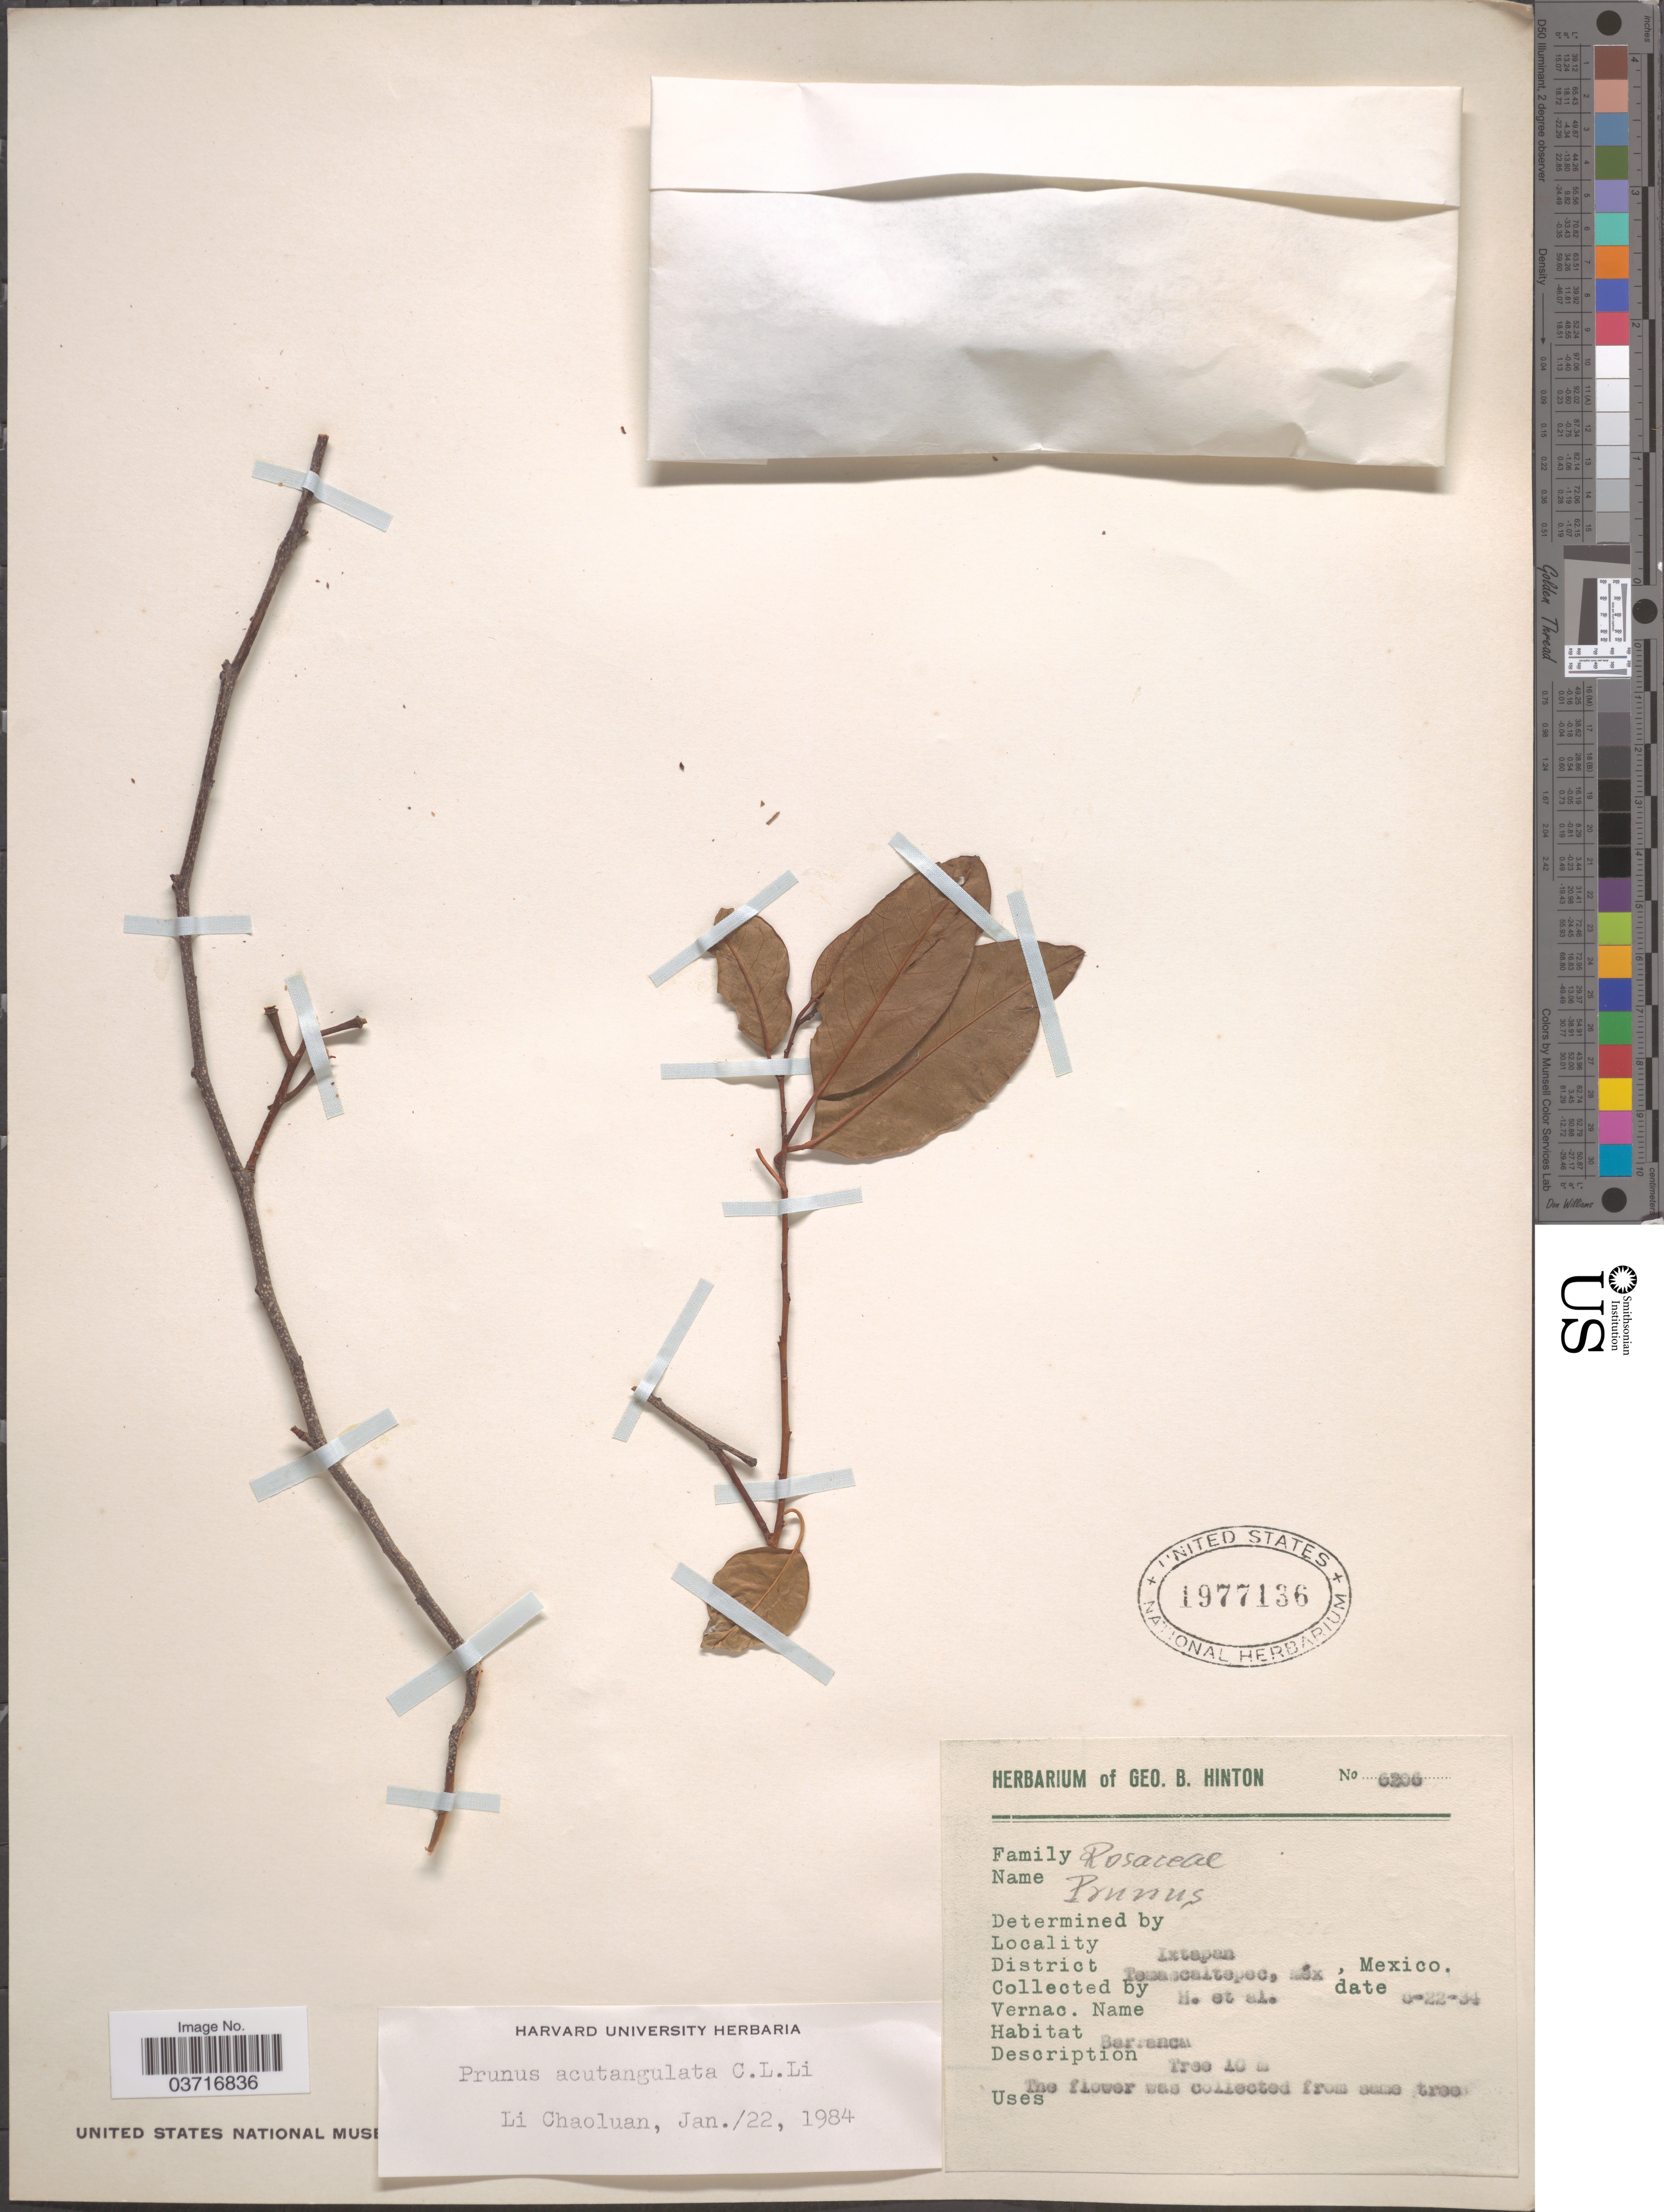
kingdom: Plantae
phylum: Tracheophyta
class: Magnoliopsida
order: Rosales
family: Rosaceae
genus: Prunus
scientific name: Prunus acutangulata C.L. Li. ined.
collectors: G. B. Hinton & et al.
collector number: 6206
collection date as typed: Transcribed d/m/y: 22/8/34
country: Mexico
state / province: México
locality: Ixtapan, District Temascaltepec.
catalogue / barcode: US 1977136